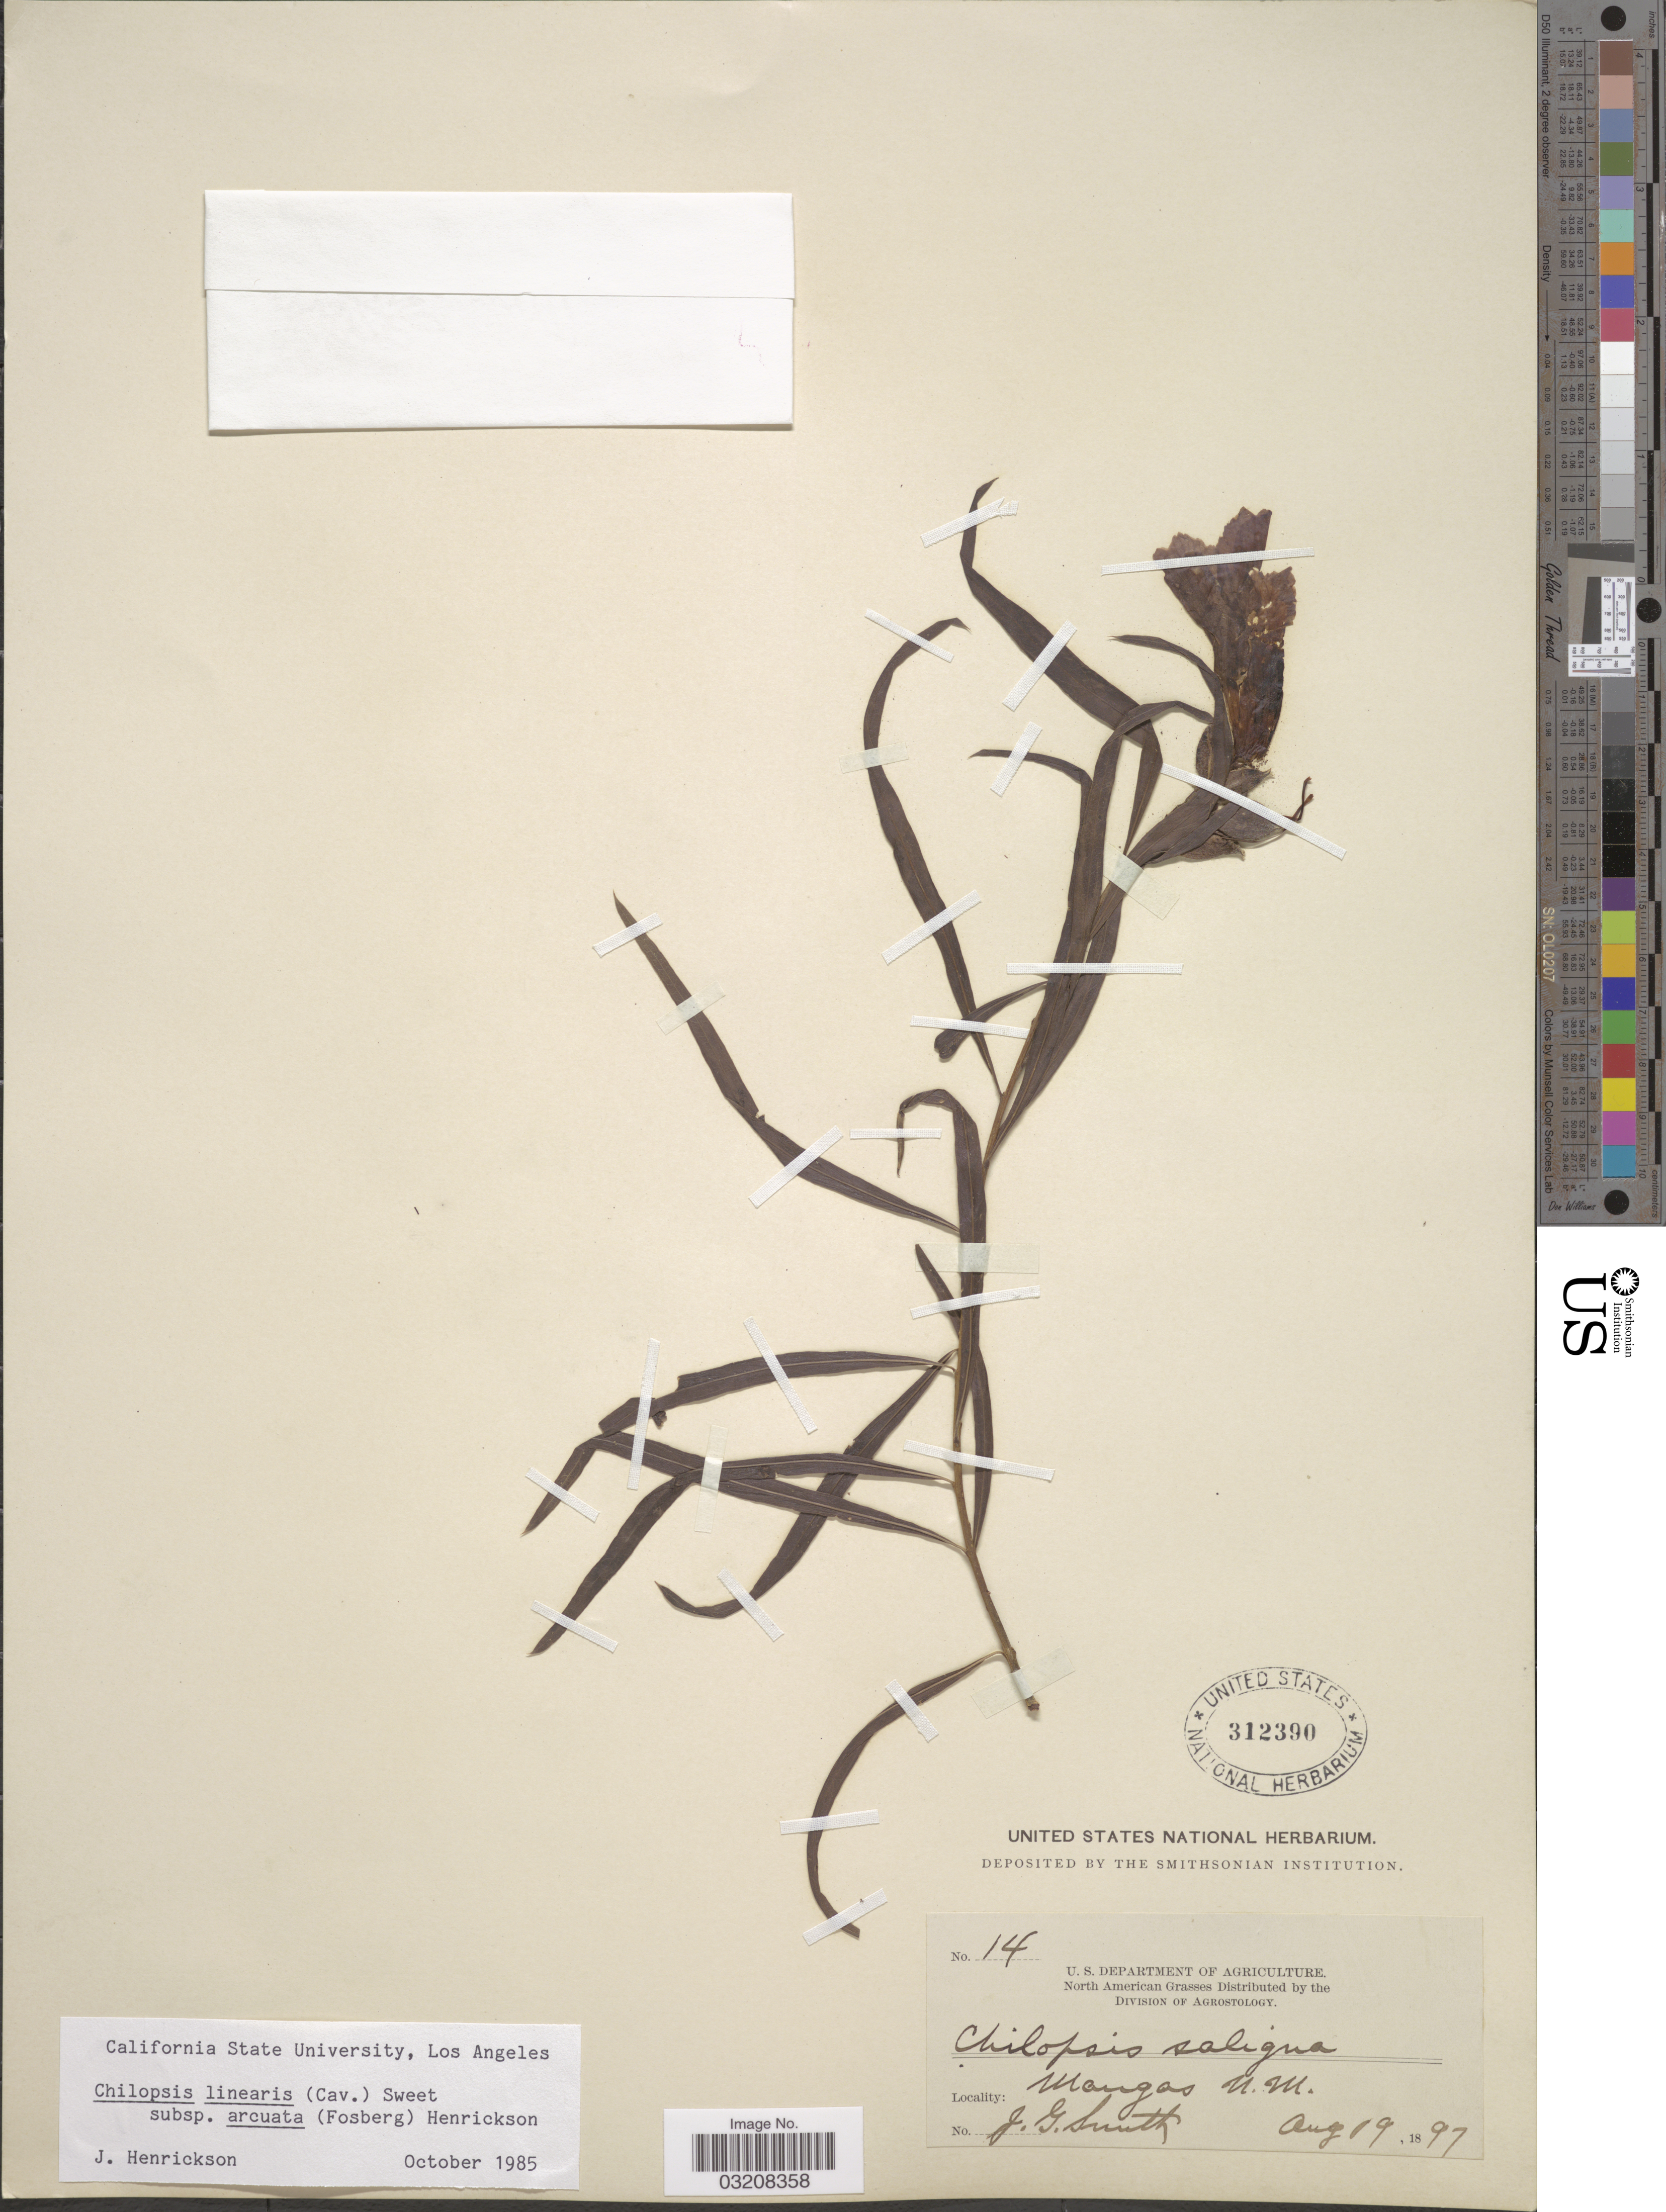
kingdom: Plantae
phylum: Tracheophyta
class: Magnoliopsida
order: Lamiales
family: Bignoniaceae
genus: Chilopsis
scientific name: Chilopsis linearis subsp. arcuata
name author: (Fosberg) Henrickson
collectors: J. G. Smith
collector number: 14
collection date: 1897-08-19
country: United States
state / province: New Mexico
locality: Mangas.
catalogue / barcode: US 312390